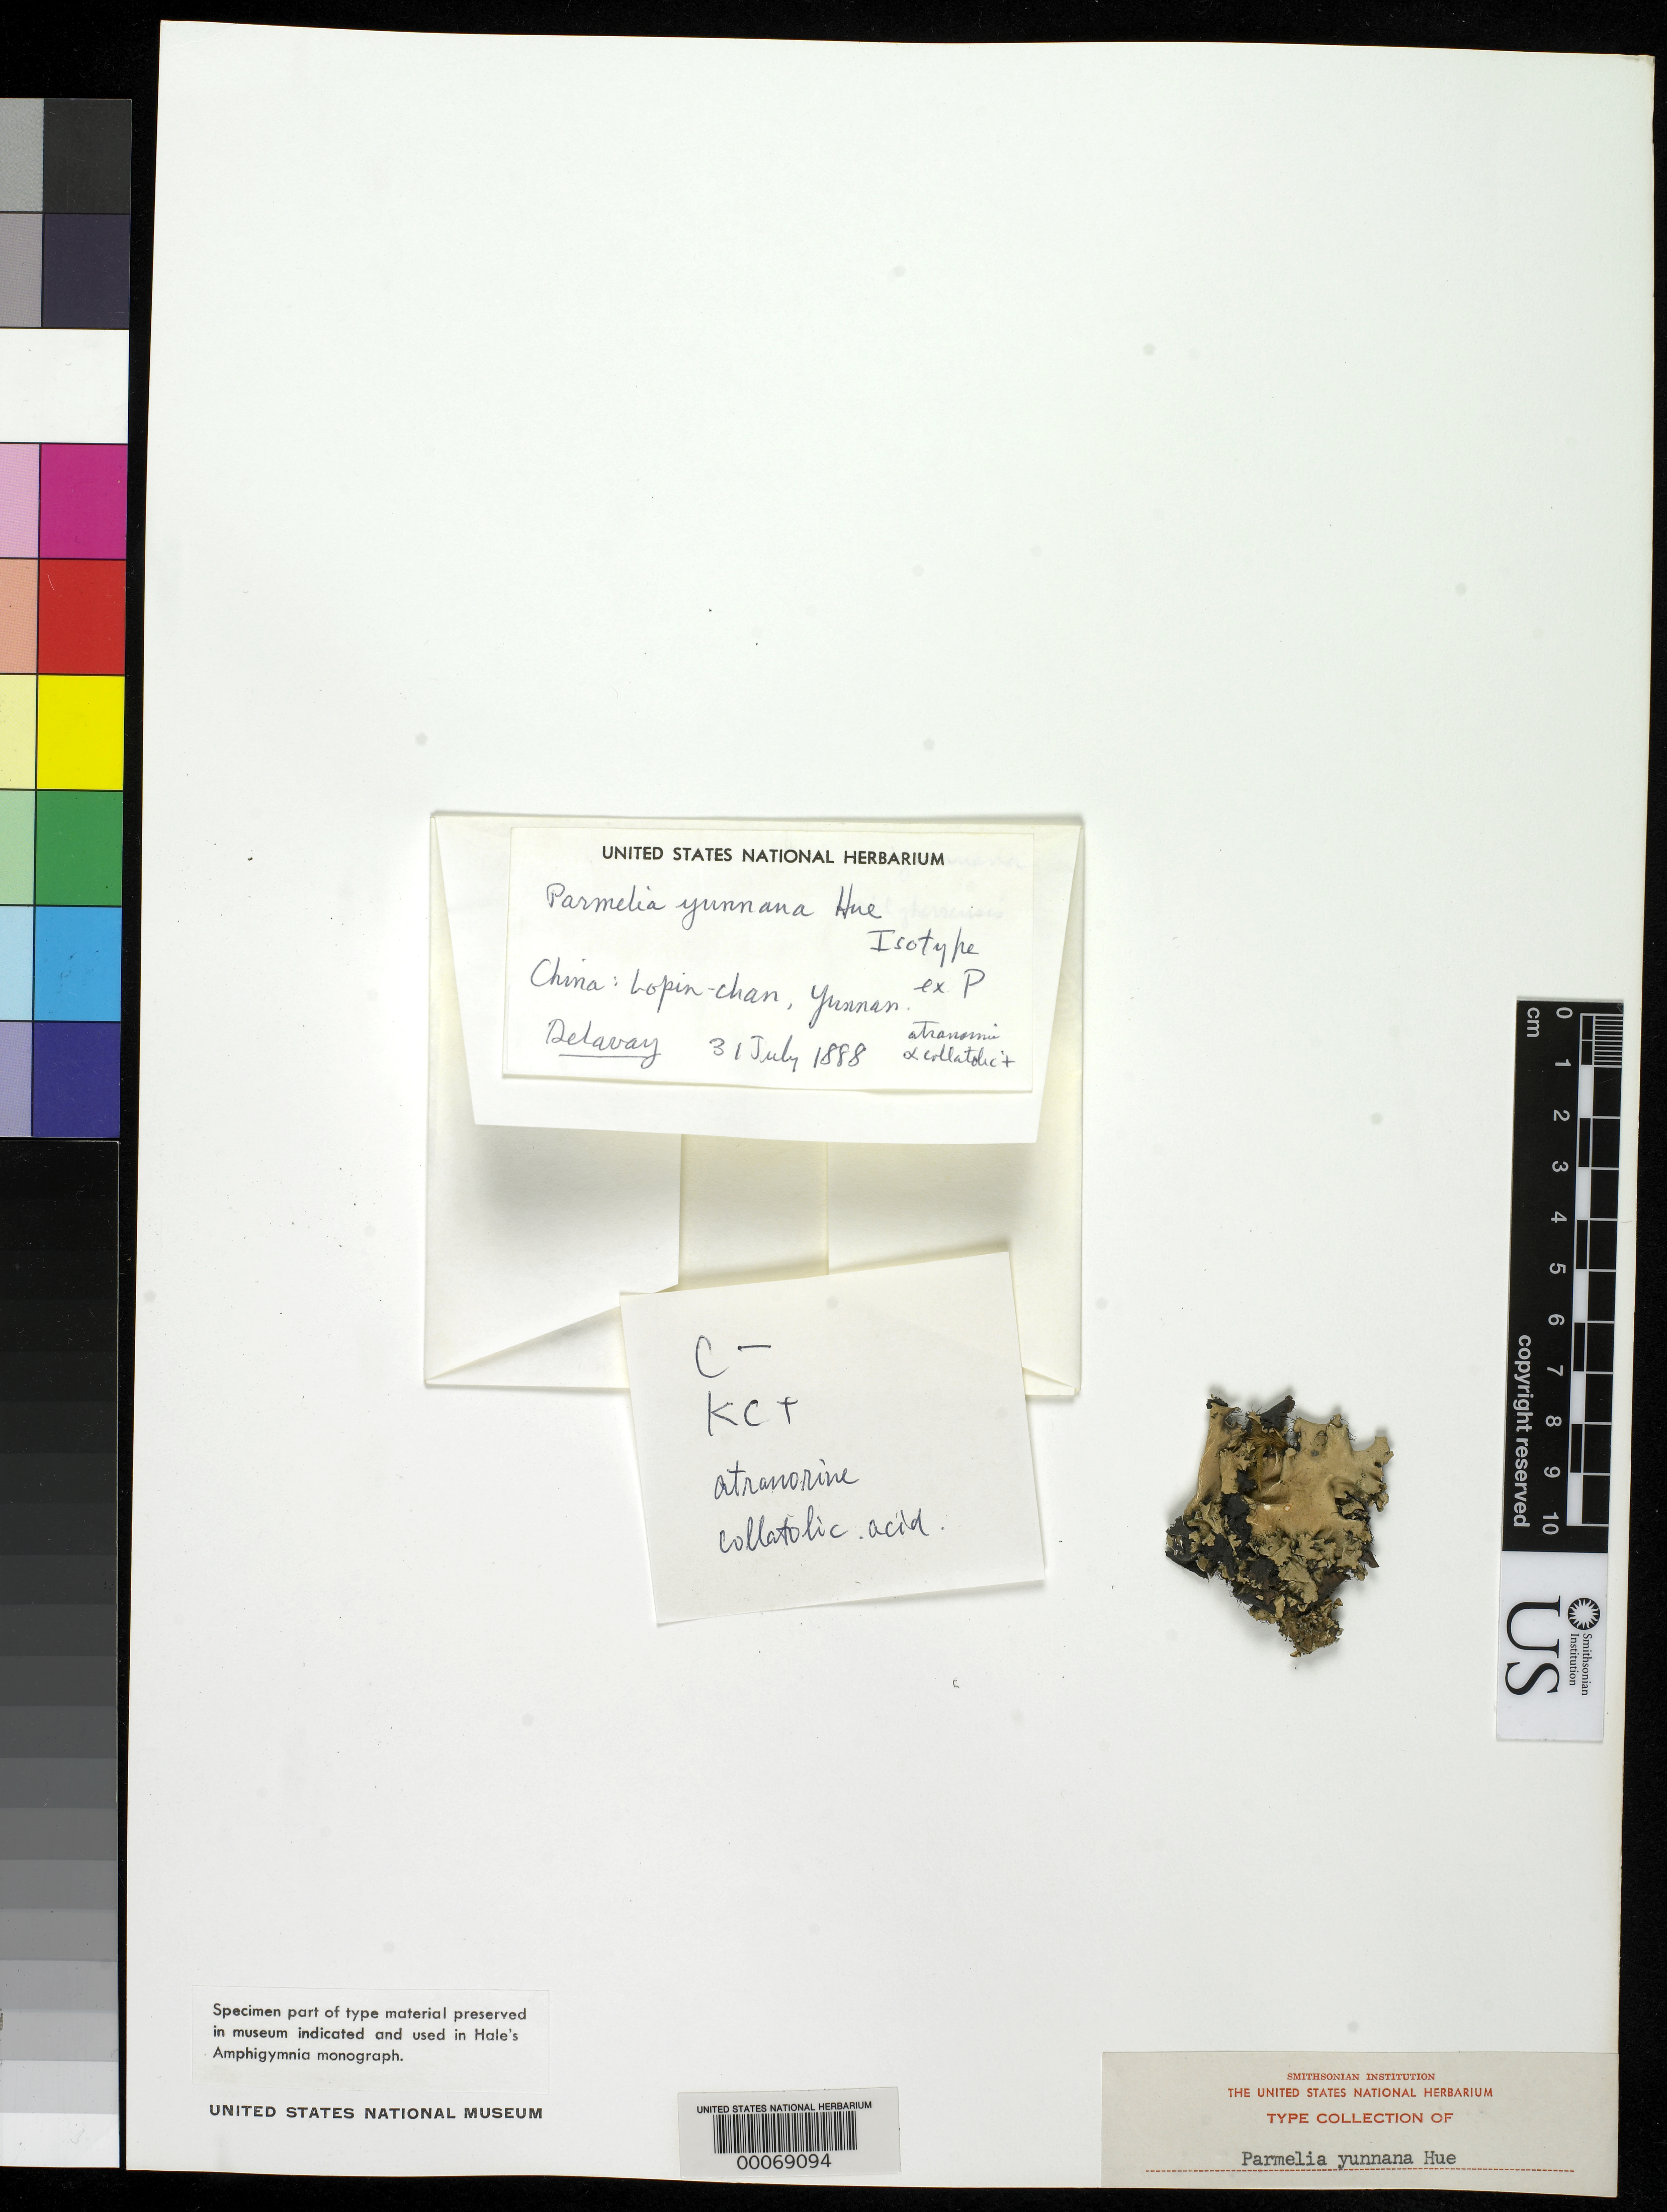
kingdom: Fungi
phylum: Ascomycota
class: Lecanoromycetes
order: Lecanorales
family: Parmeliaceae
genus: Parmelia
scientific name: Parmelia yunnana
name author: Hue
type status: Isotype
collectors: J. Delavay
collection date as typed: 31 Jul 1888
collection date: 1888-07-31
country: China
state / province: Yunnan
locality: Lopin-chan.